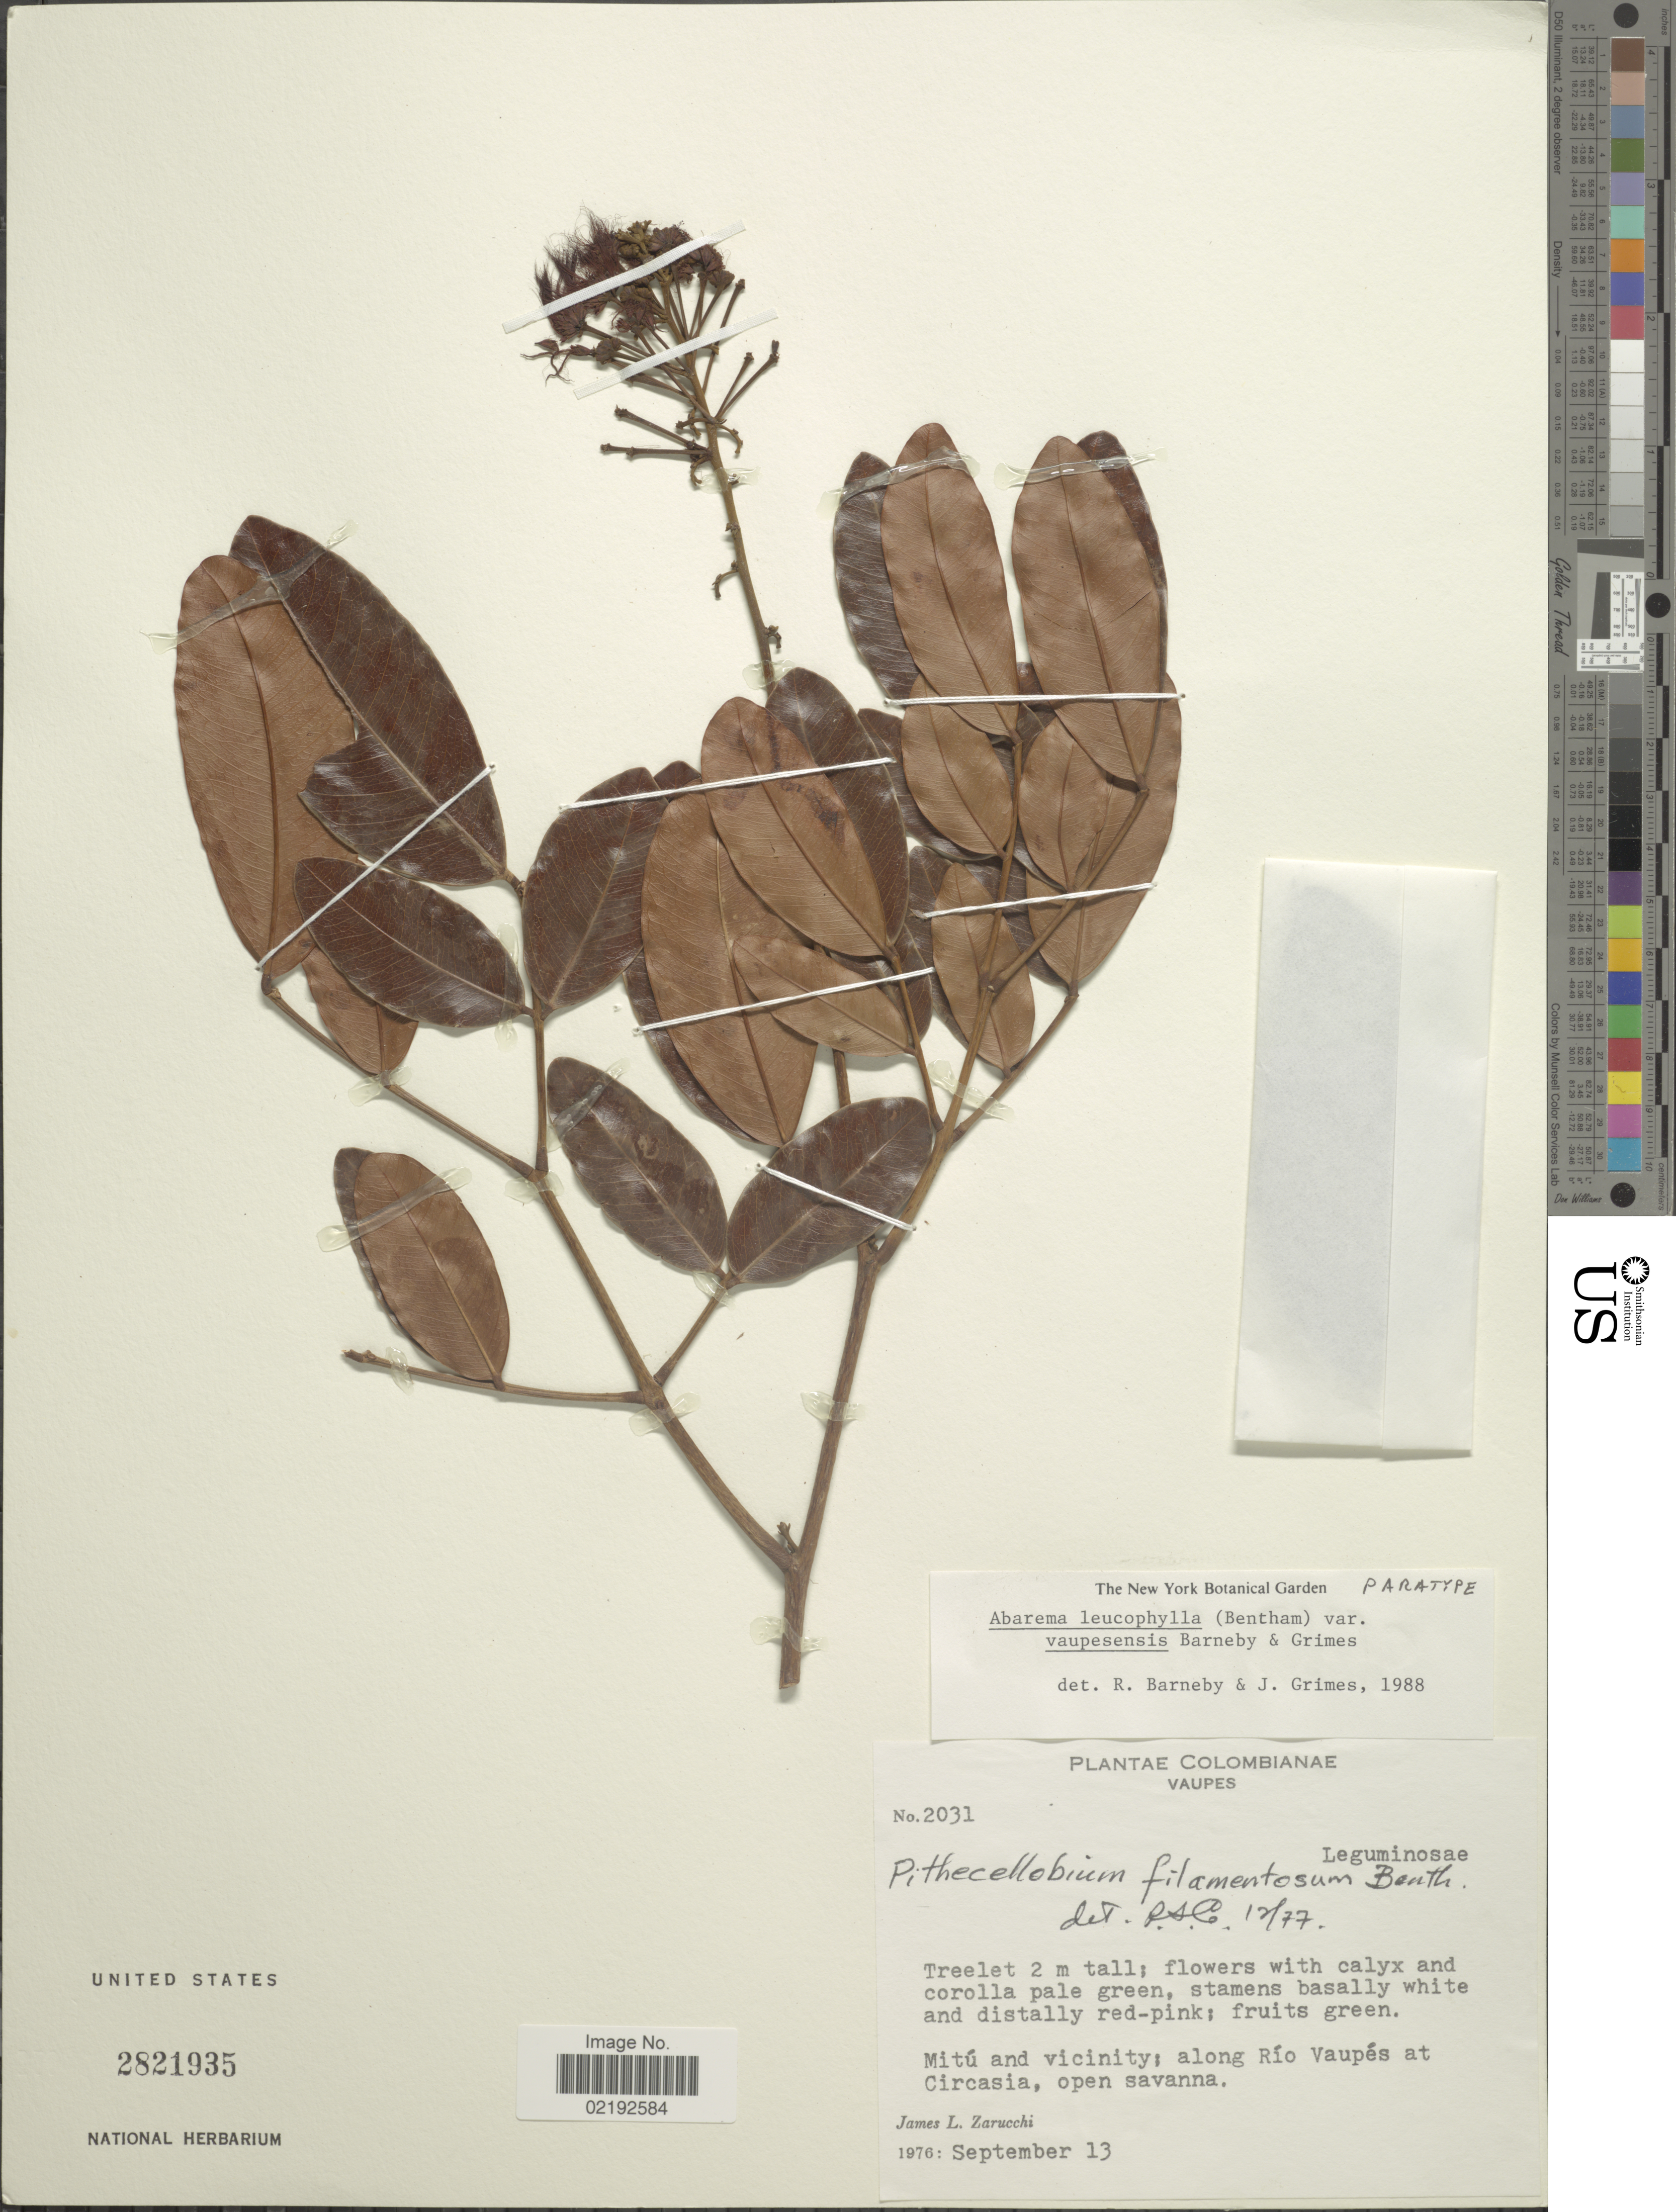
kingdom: Plantae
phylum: Tracheophyta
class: Magnoliopsida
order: Fabales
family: Fabaceae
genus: Abarema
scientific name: Abarema leucophylla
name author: (Benth.) Barneby & J.W. Grimes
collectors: J. L. Zarucchi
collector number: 2031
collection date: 1976-09-13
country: Colombia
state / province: Vaupés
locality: Mitu and Vicinity, along Rio Vaupes at Circasia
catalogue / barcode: US 2821935